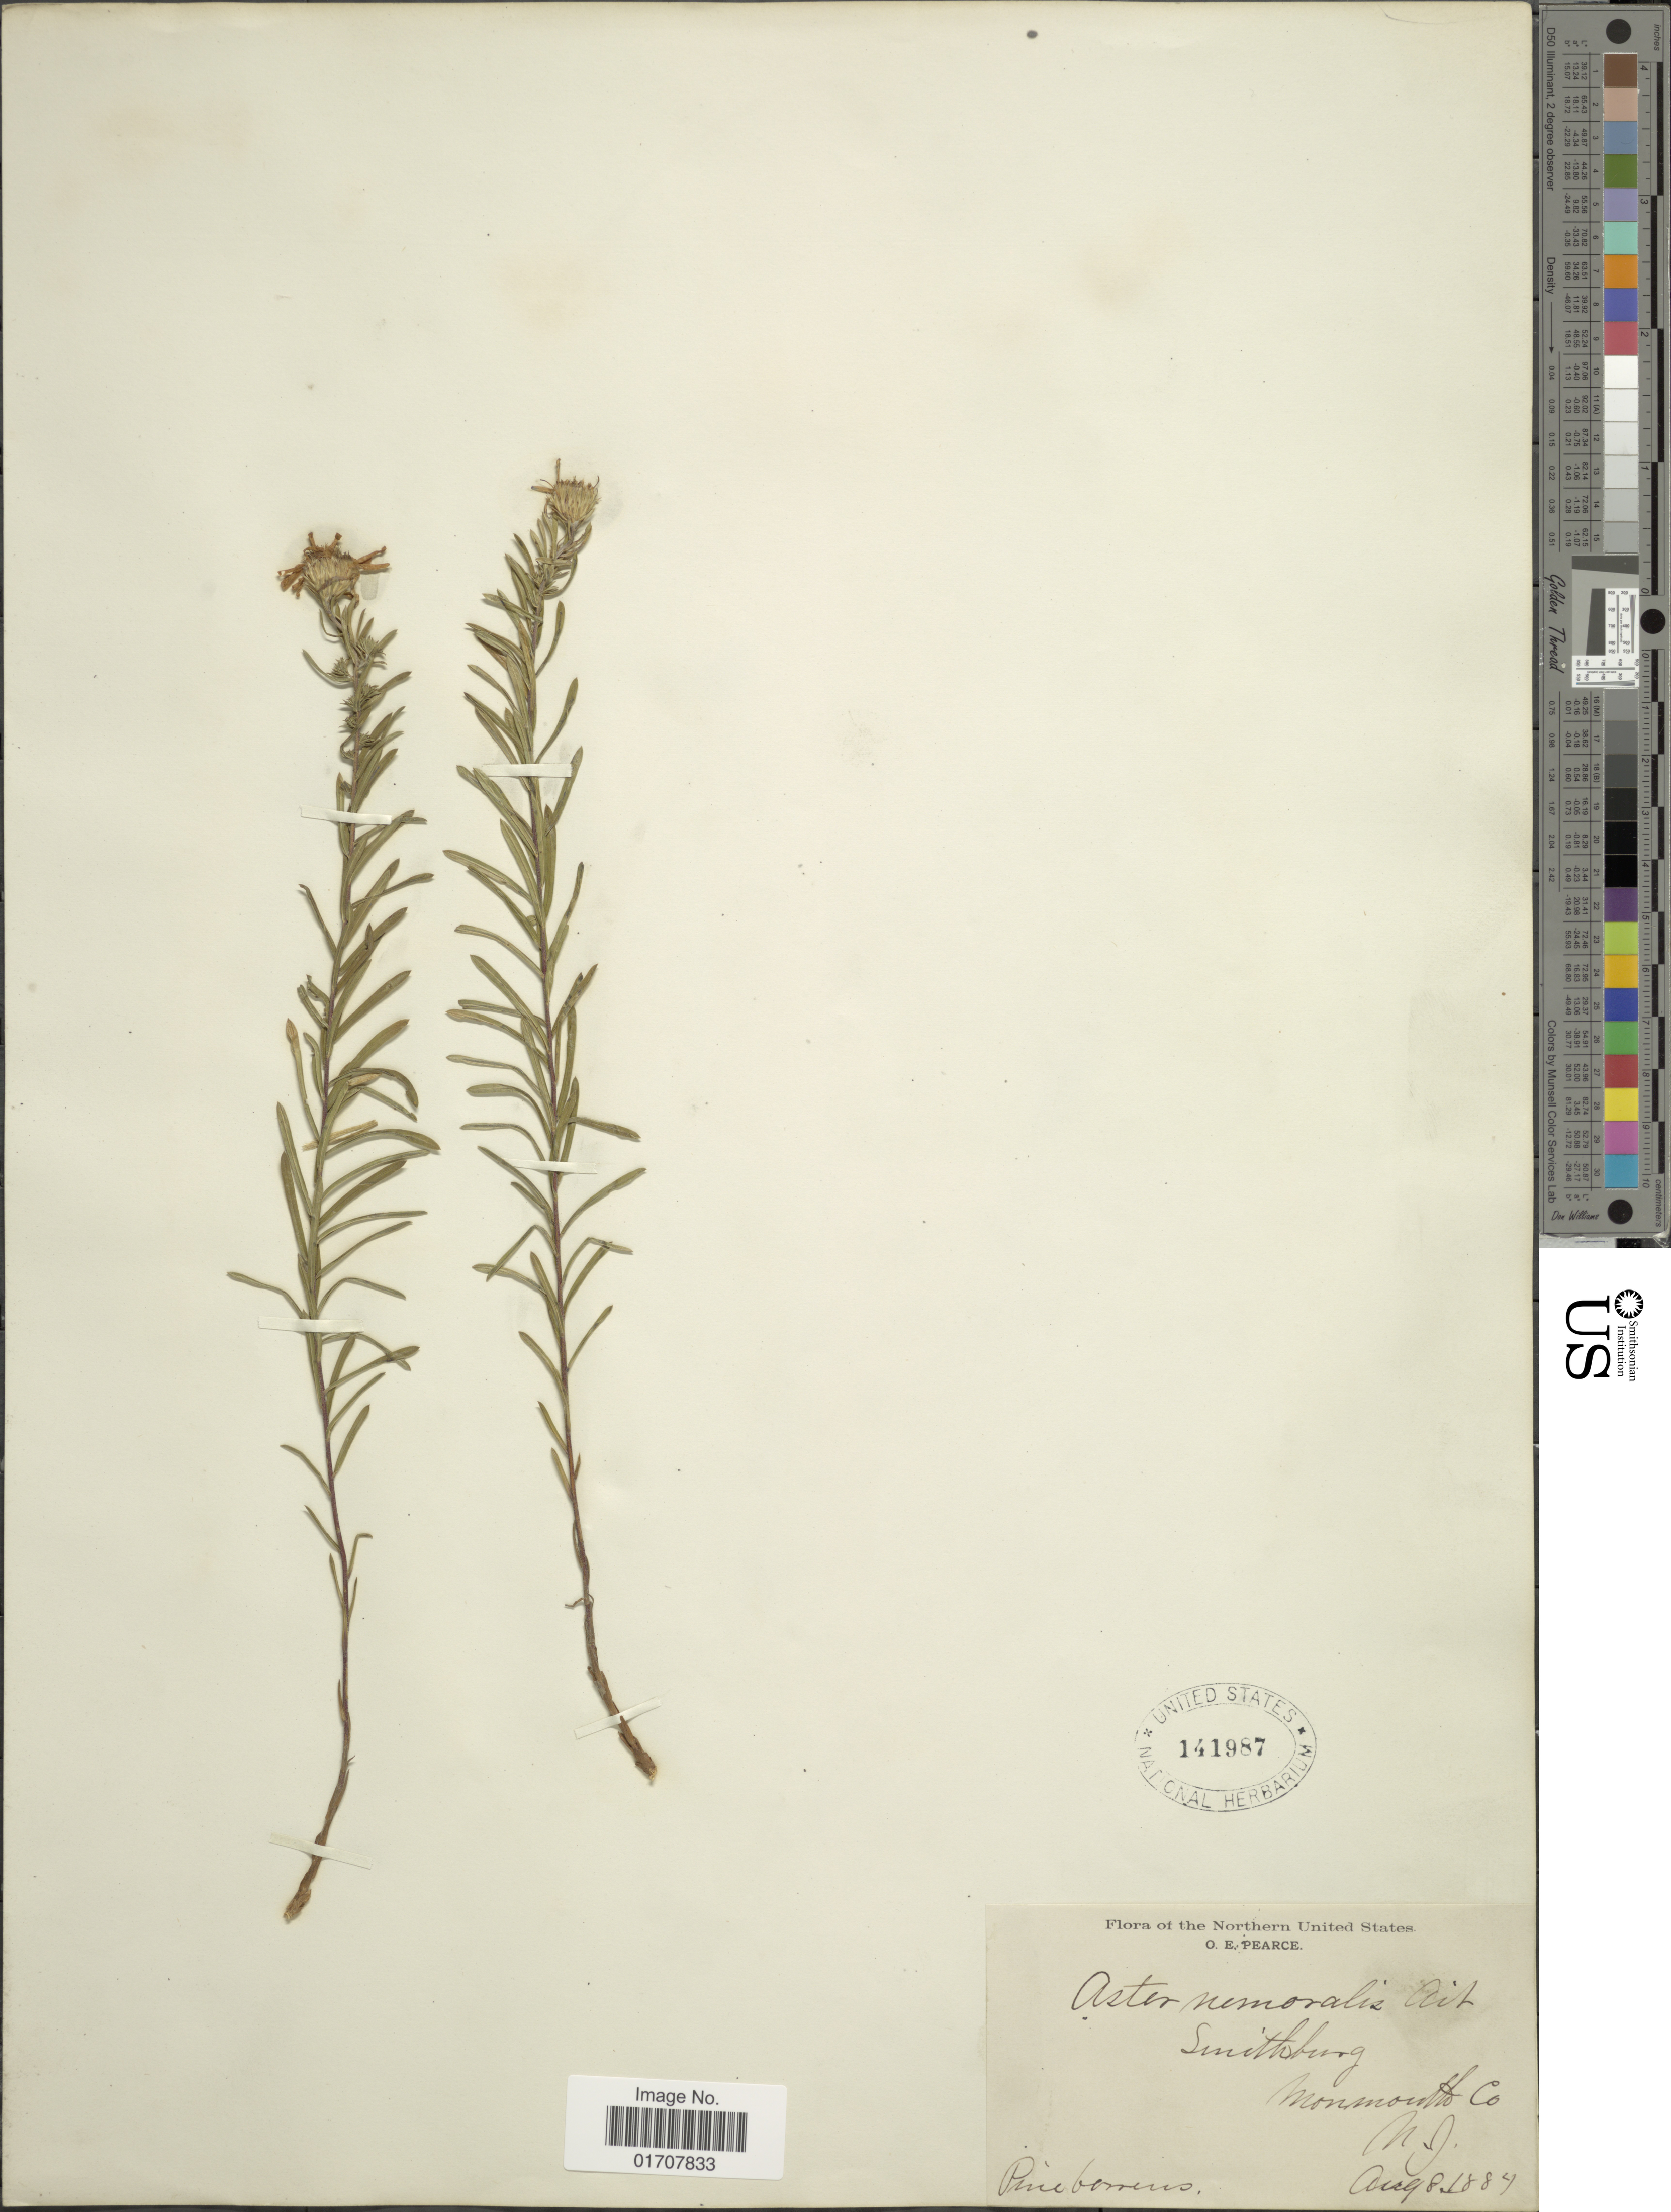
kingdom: Plantae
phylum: Tracheophyta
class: Magnoliopsida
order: Asterales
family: Asteraceae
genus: Oclemena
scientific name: Oclemena nemoralis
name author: (Aiton) Greene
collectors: O. E. Pearce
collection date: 1884-08-08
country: United States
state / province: New Jersey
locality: Northern United States, Smithburg, Monmouth Co.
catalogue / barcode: US 141987